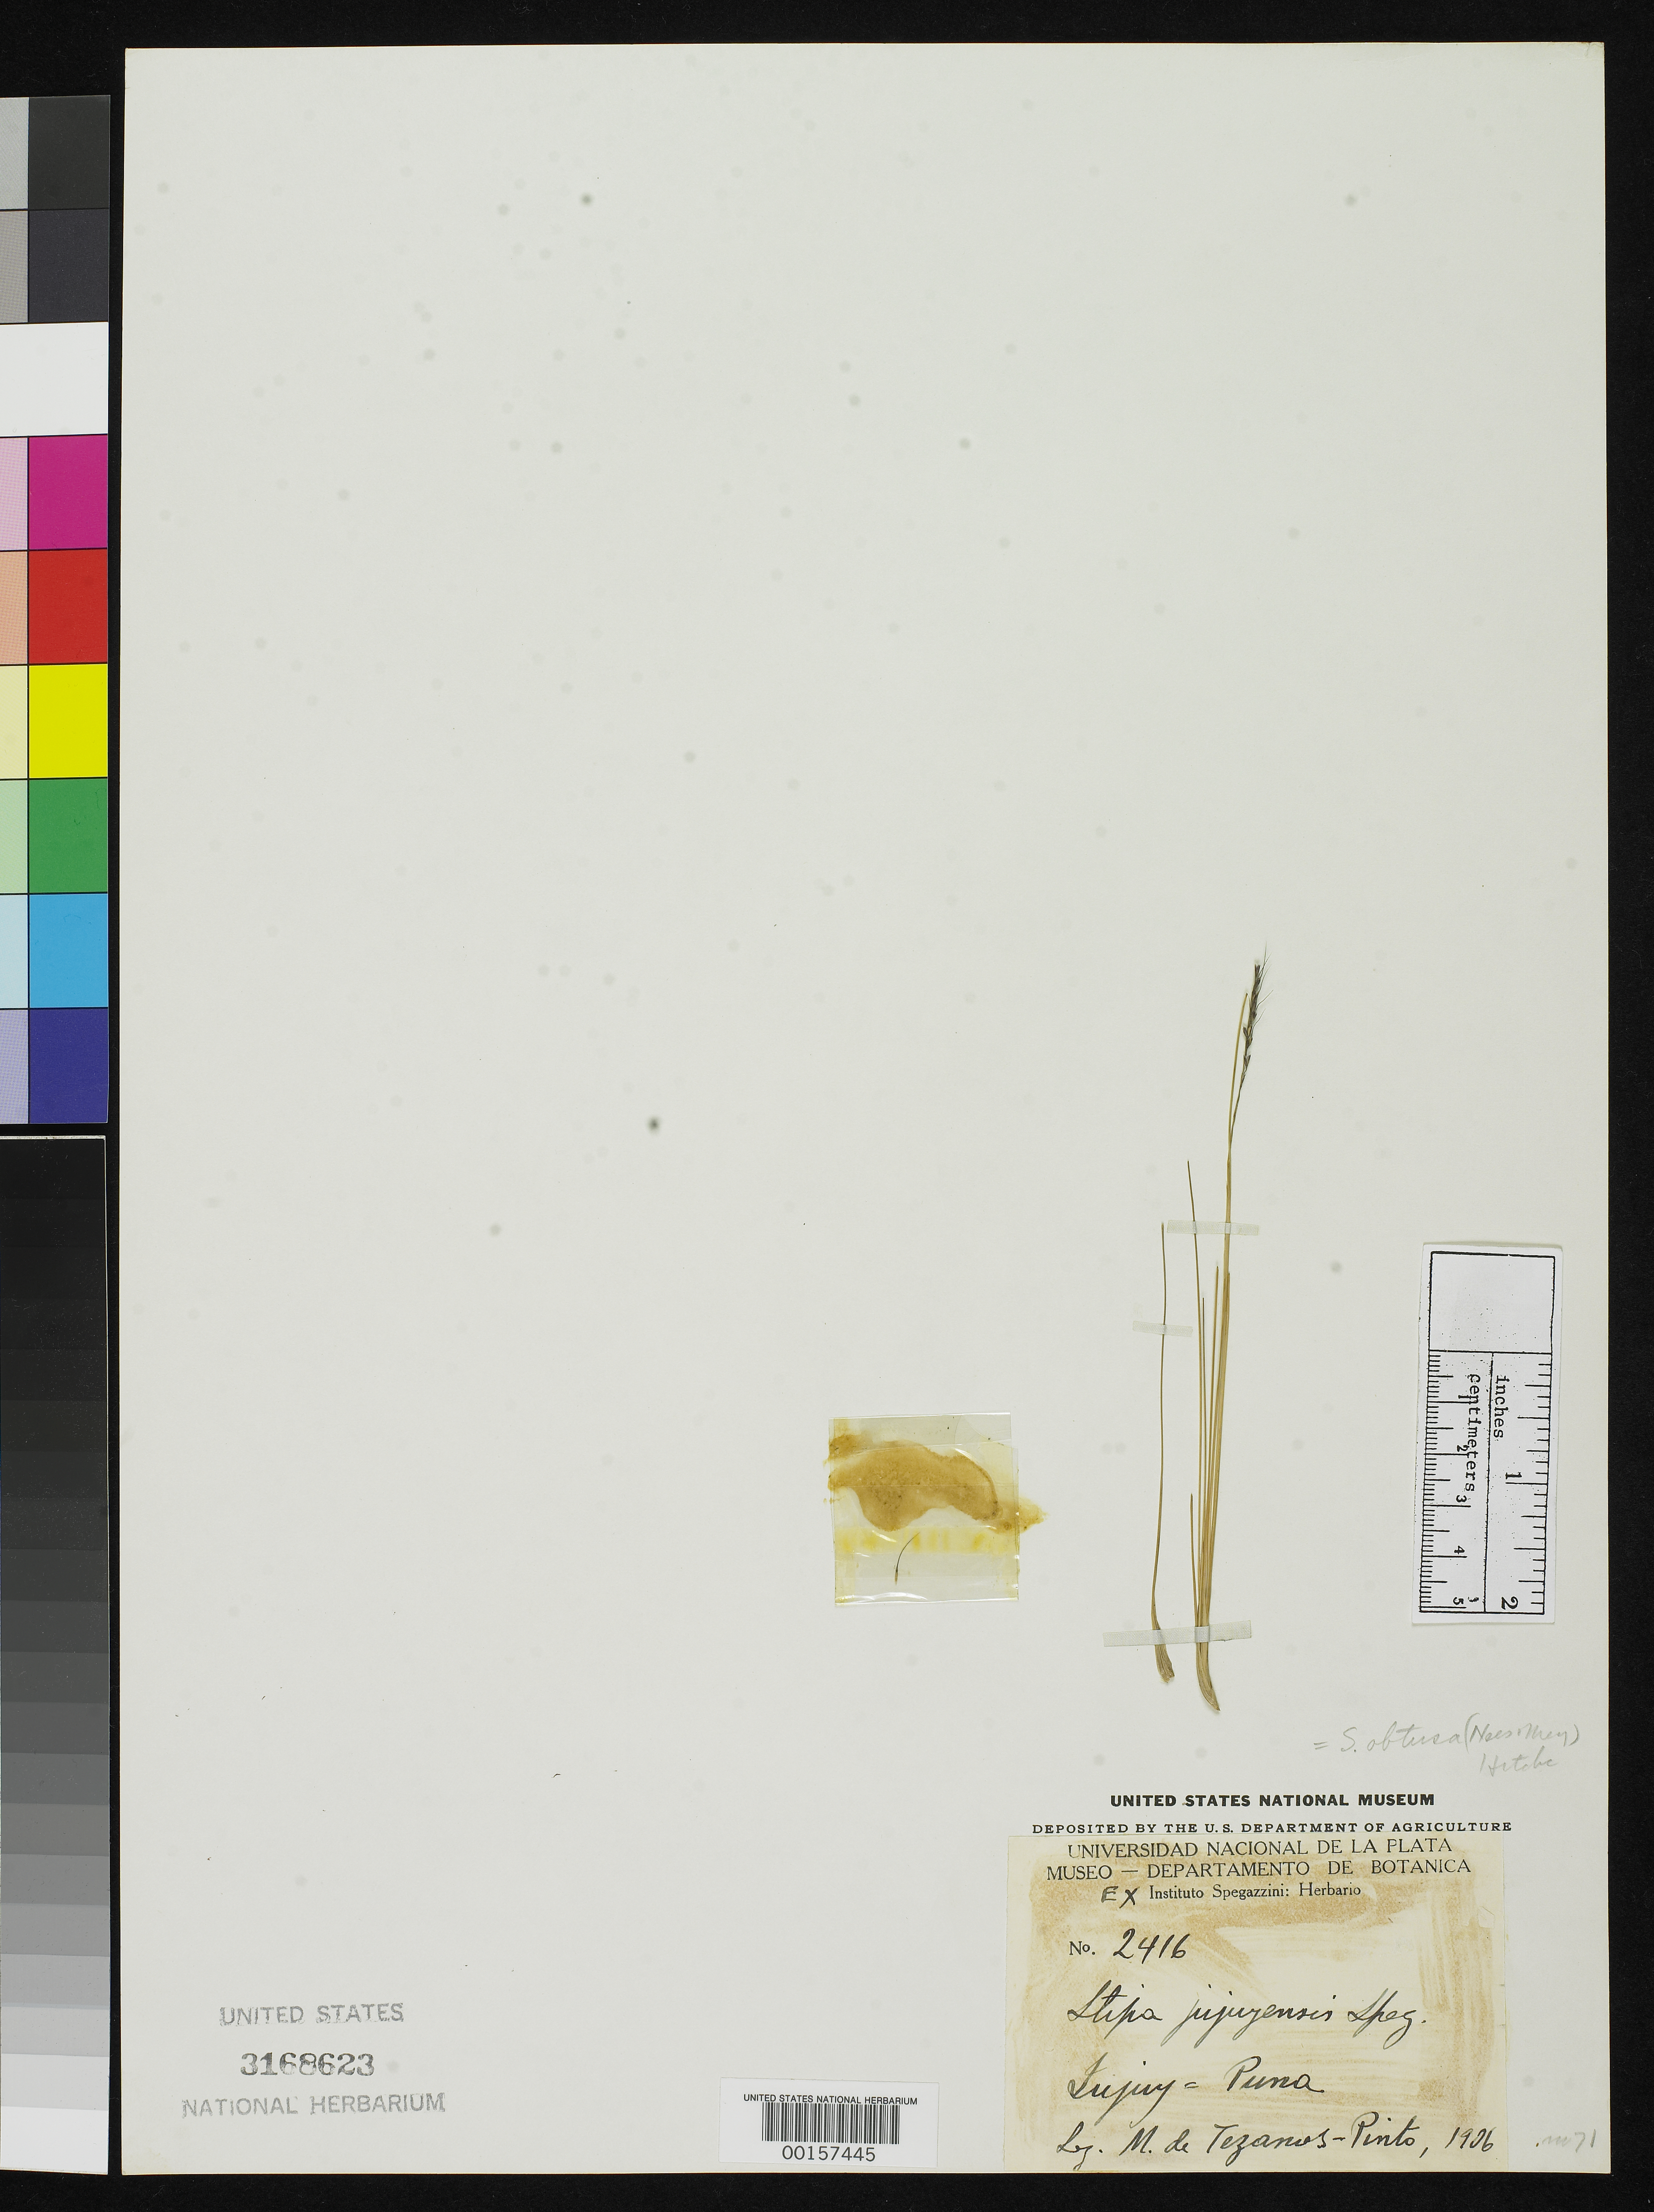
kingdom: Plantae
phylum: Tracheophyta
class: Liliopsida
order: Poales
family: Poaceae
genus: Stipa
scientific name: Stipa jujuyensis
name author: Speg.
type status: Type Fragment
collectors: M. Tezano-Pinto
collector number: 71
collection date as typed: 1906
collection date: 1906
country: Argentina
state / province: Jujuy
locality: Puna de Jujuy.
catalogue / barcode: US 3168623